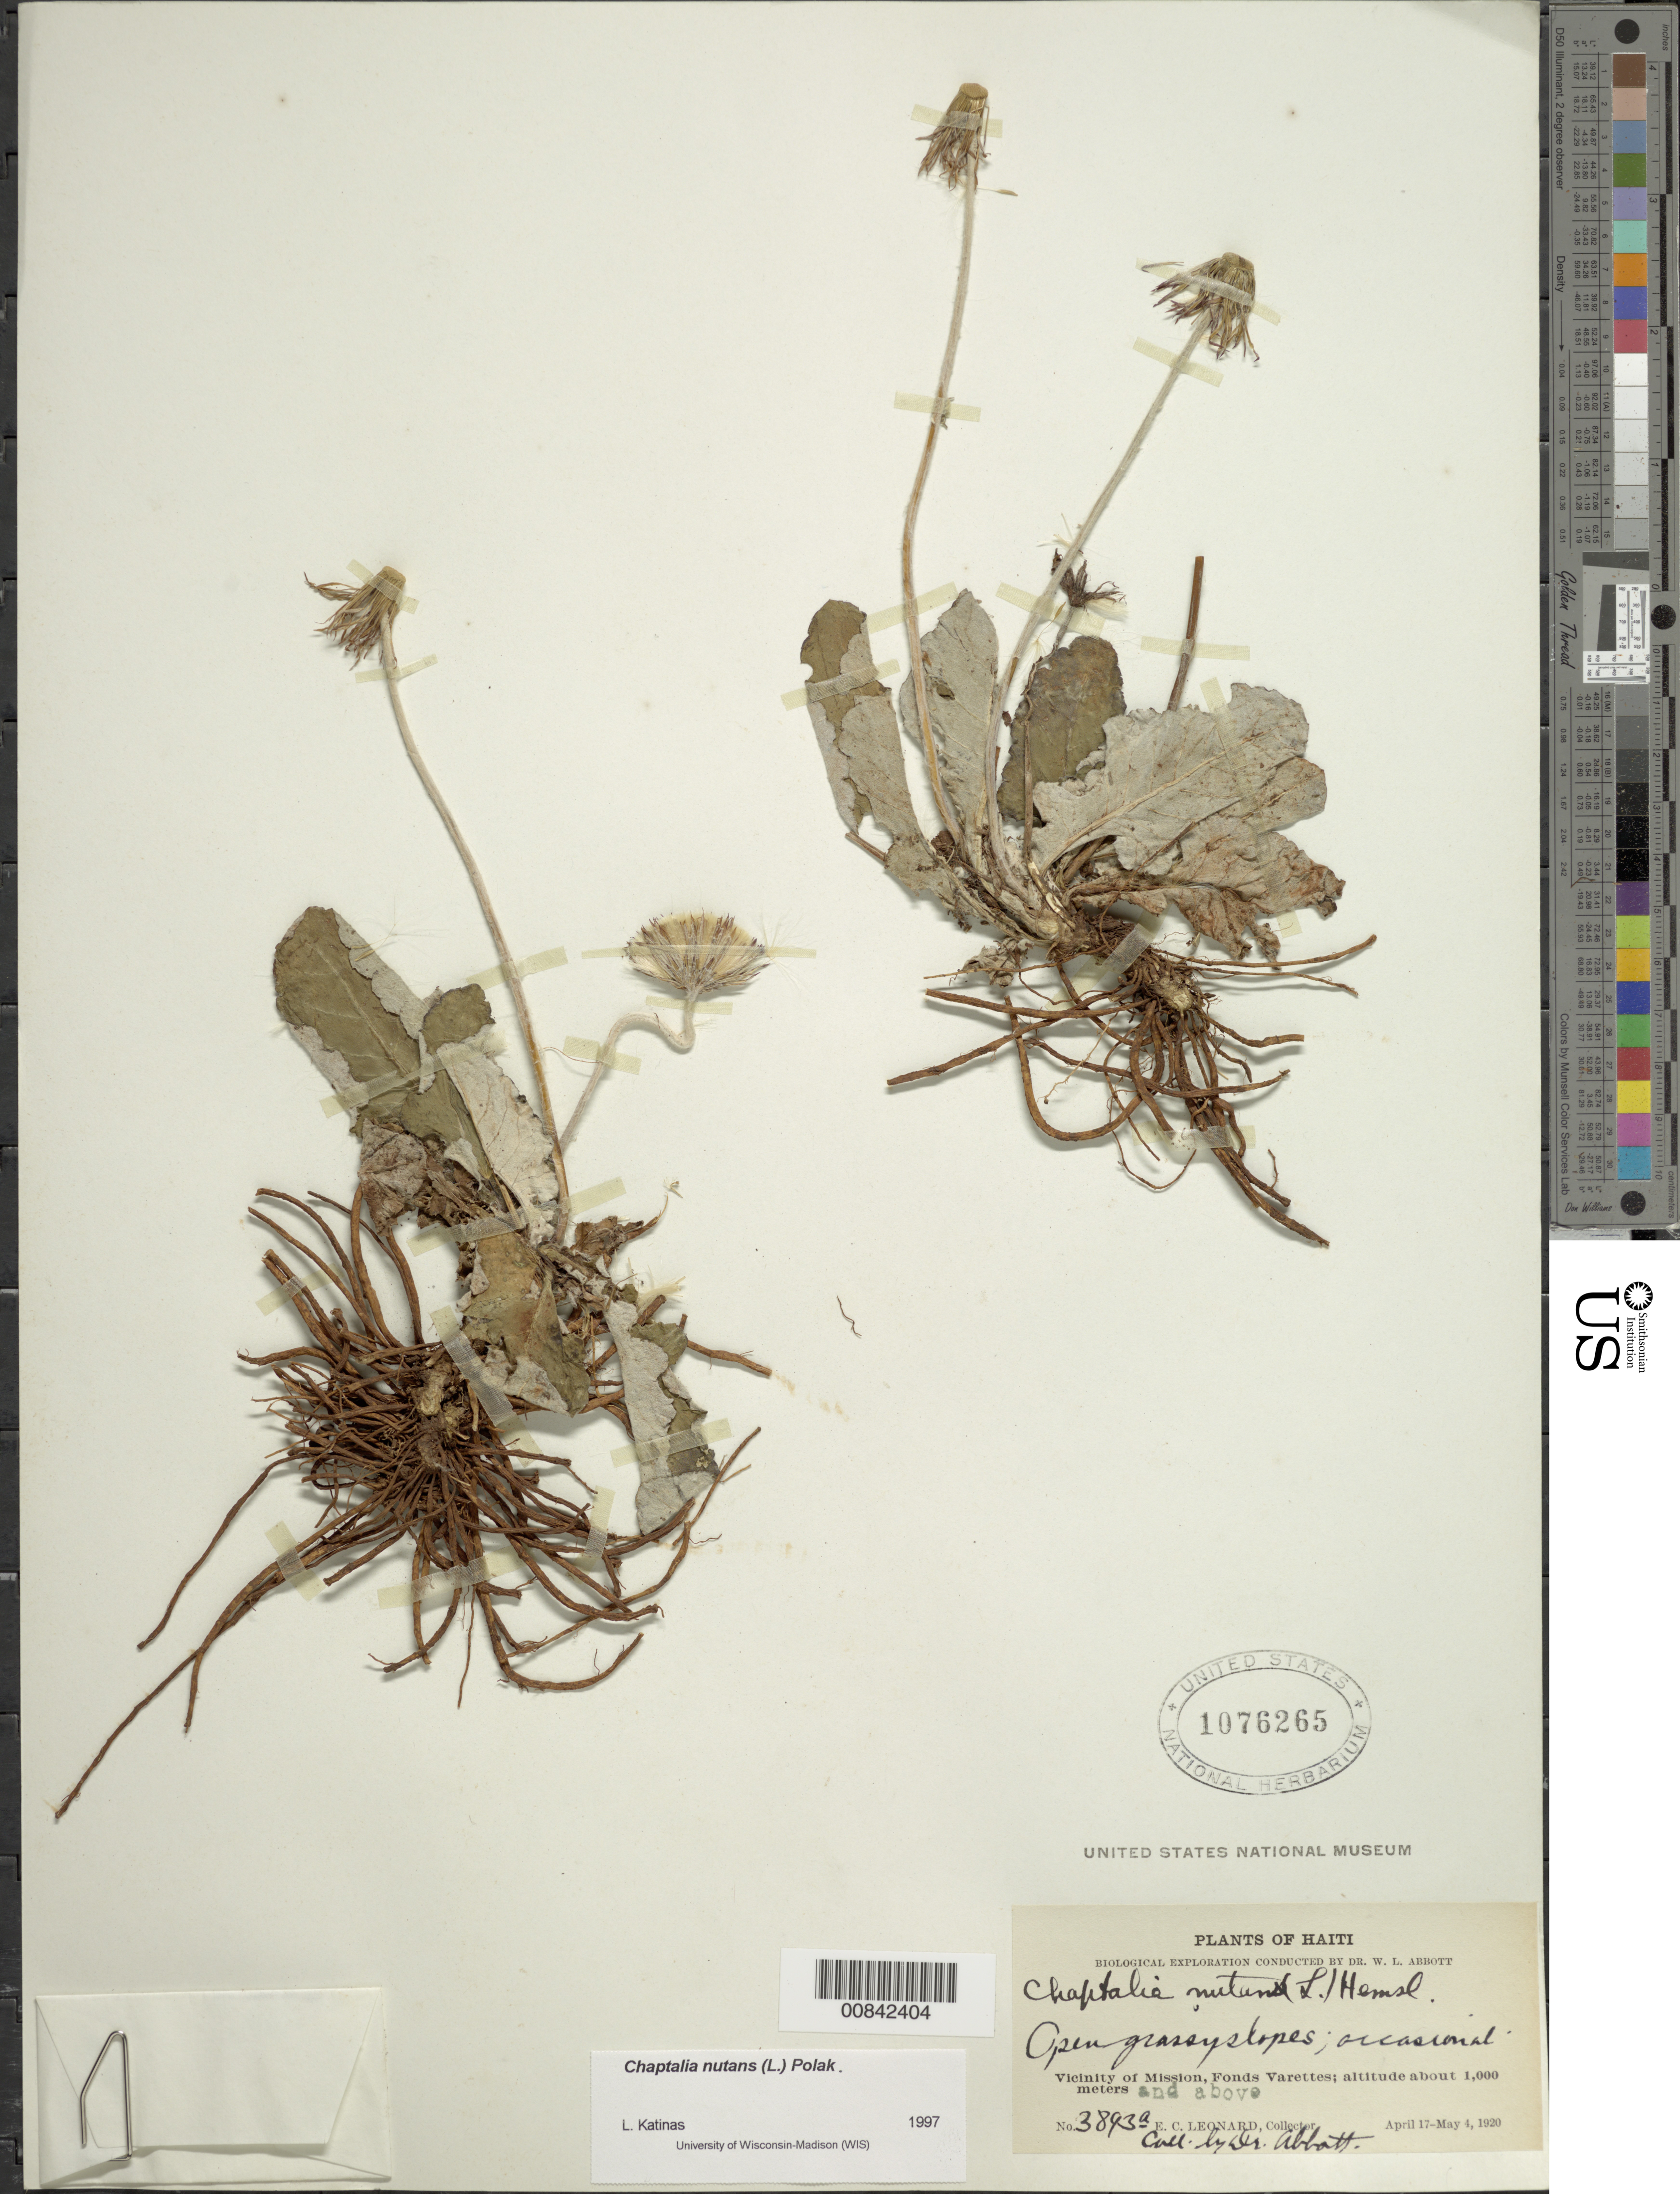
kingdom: Plantae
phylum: Tracheophyta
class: Magnoliopsida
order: Asterales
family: Asteraceae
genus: Chaptalia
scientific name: Chaptalia nutans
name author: (L.) Pol.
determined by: Katinas, L.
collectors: W. L. Abbott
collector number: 3893A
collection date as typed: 17 Apr 1920 to 04 May 1920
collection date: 1920-04-17/1920-05-04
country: Haiti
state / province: Ouest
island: Hispaniola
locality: Vicinity of Mission, Fond Verrettes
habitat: Open grassy slopes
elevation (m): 1000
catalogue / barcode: US 1076265